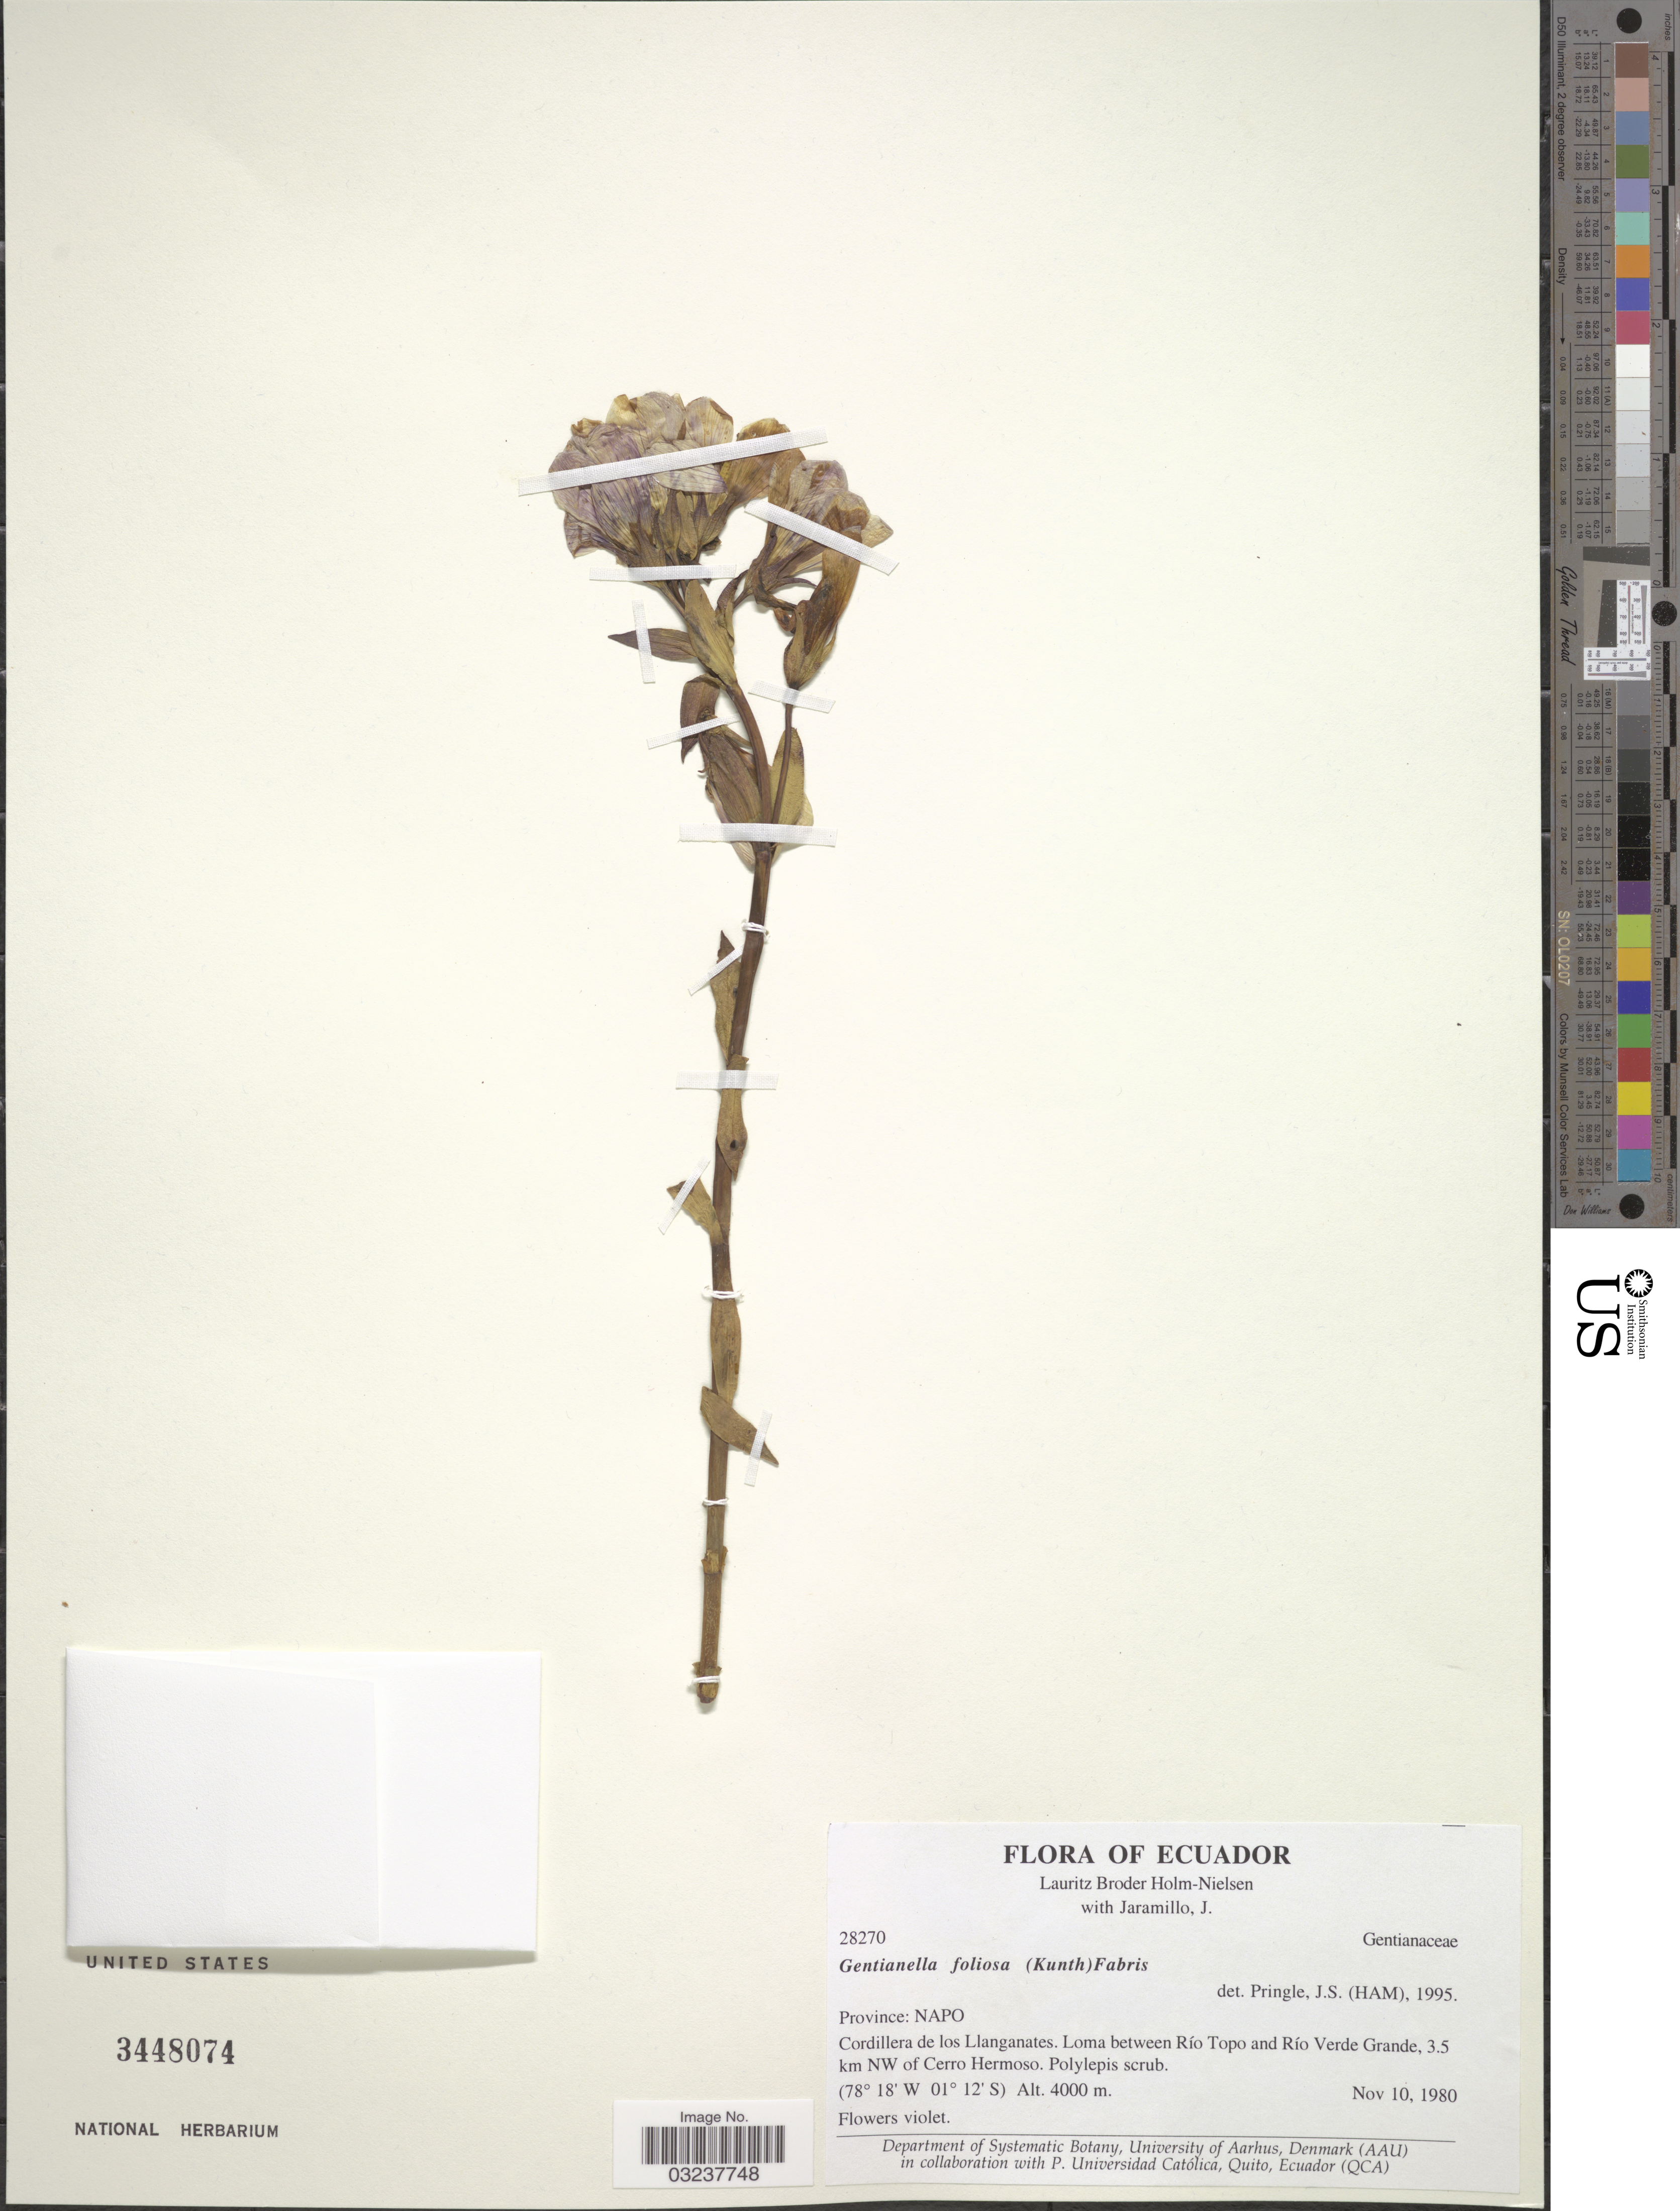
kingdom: Plantae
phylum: Tracheophyta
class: Magnoliopsida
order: Gentianales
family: Gentianaceae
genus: Gentianella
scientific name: Gentianella foliosa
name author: (Kunth) Fabris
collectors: L. B. Holm-Nielsen & J. Jaramillo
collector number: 28270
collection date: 1980-11-10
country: Ecuador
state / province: Napo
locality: Cordillera de los Llanganates. Loma between Río Topo and Río Verde Grande, 3.5 km NW of Cerro Hermoso.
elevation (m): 4000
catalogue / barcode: US 3448074